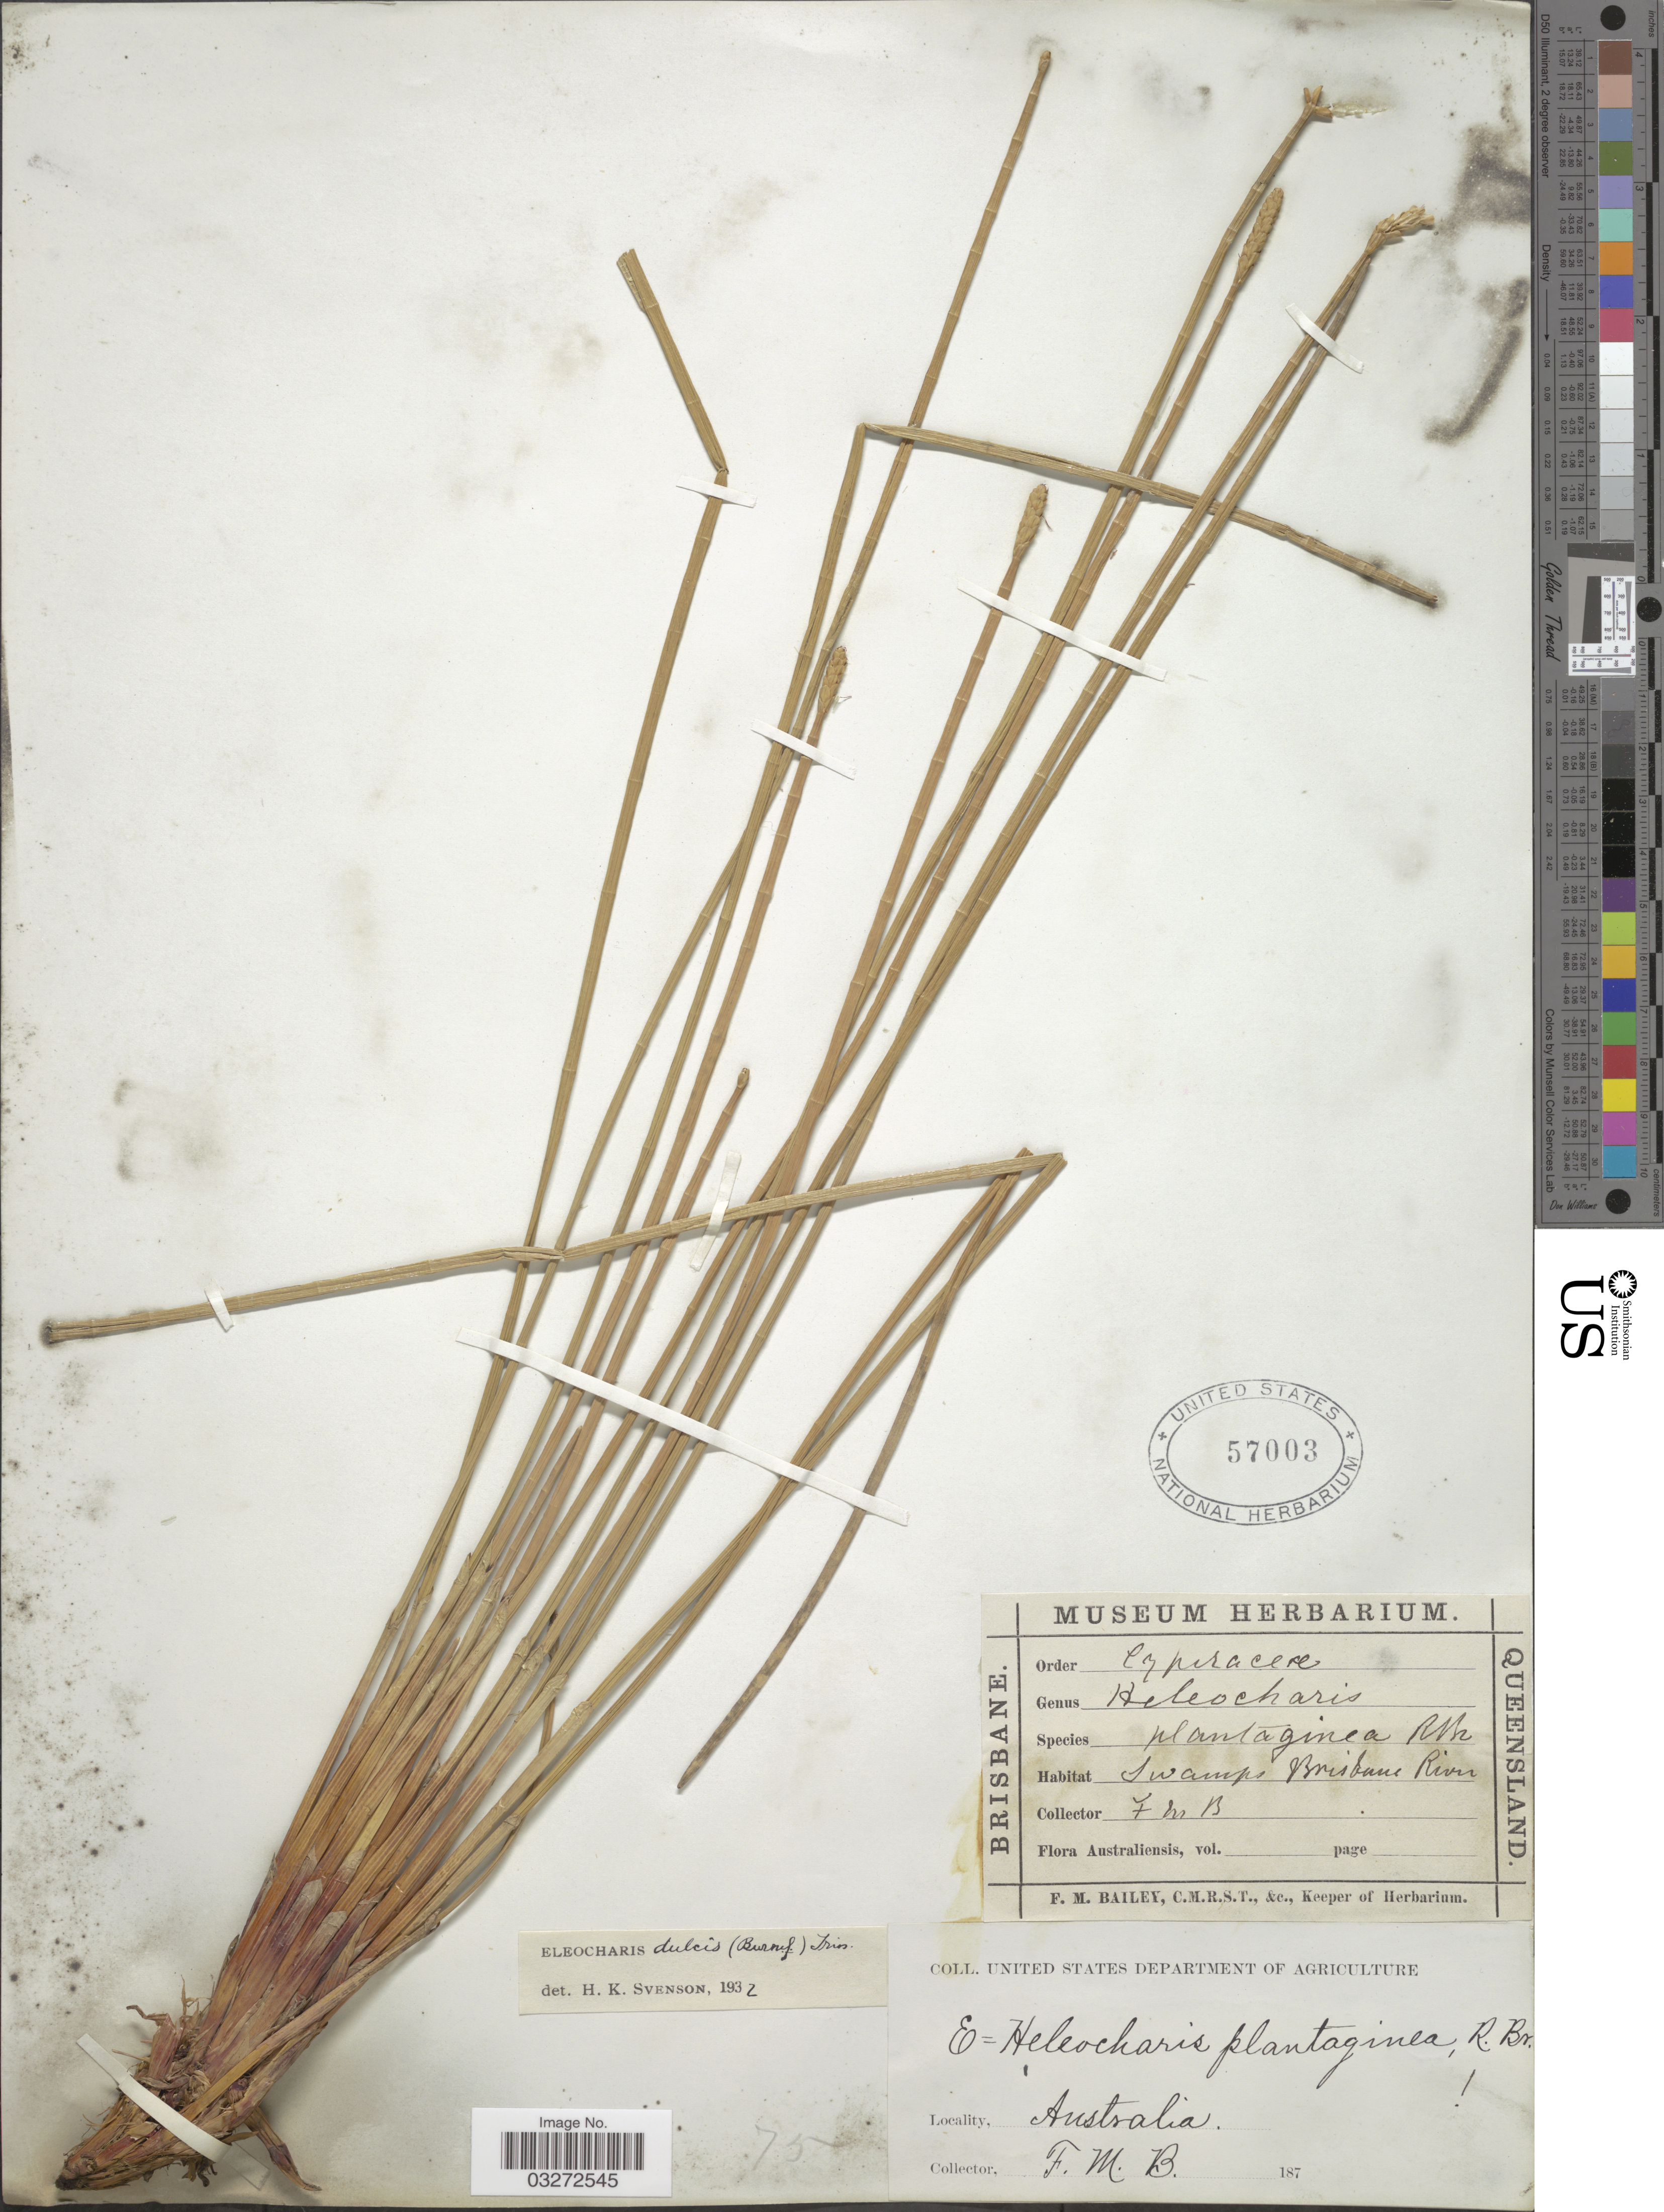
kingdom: Plantae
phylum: Tracheophyta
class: Liliopsida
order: Poales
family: Cyperaceae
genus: Eleocharis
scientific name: Eleocharis dulcis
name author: (Burm. f.) Trin. ex Hensch.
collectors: F. M. Bailey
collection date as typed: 187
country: Australia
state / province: Queensland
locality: Swamp Brisbane River.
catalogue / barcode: US 57003